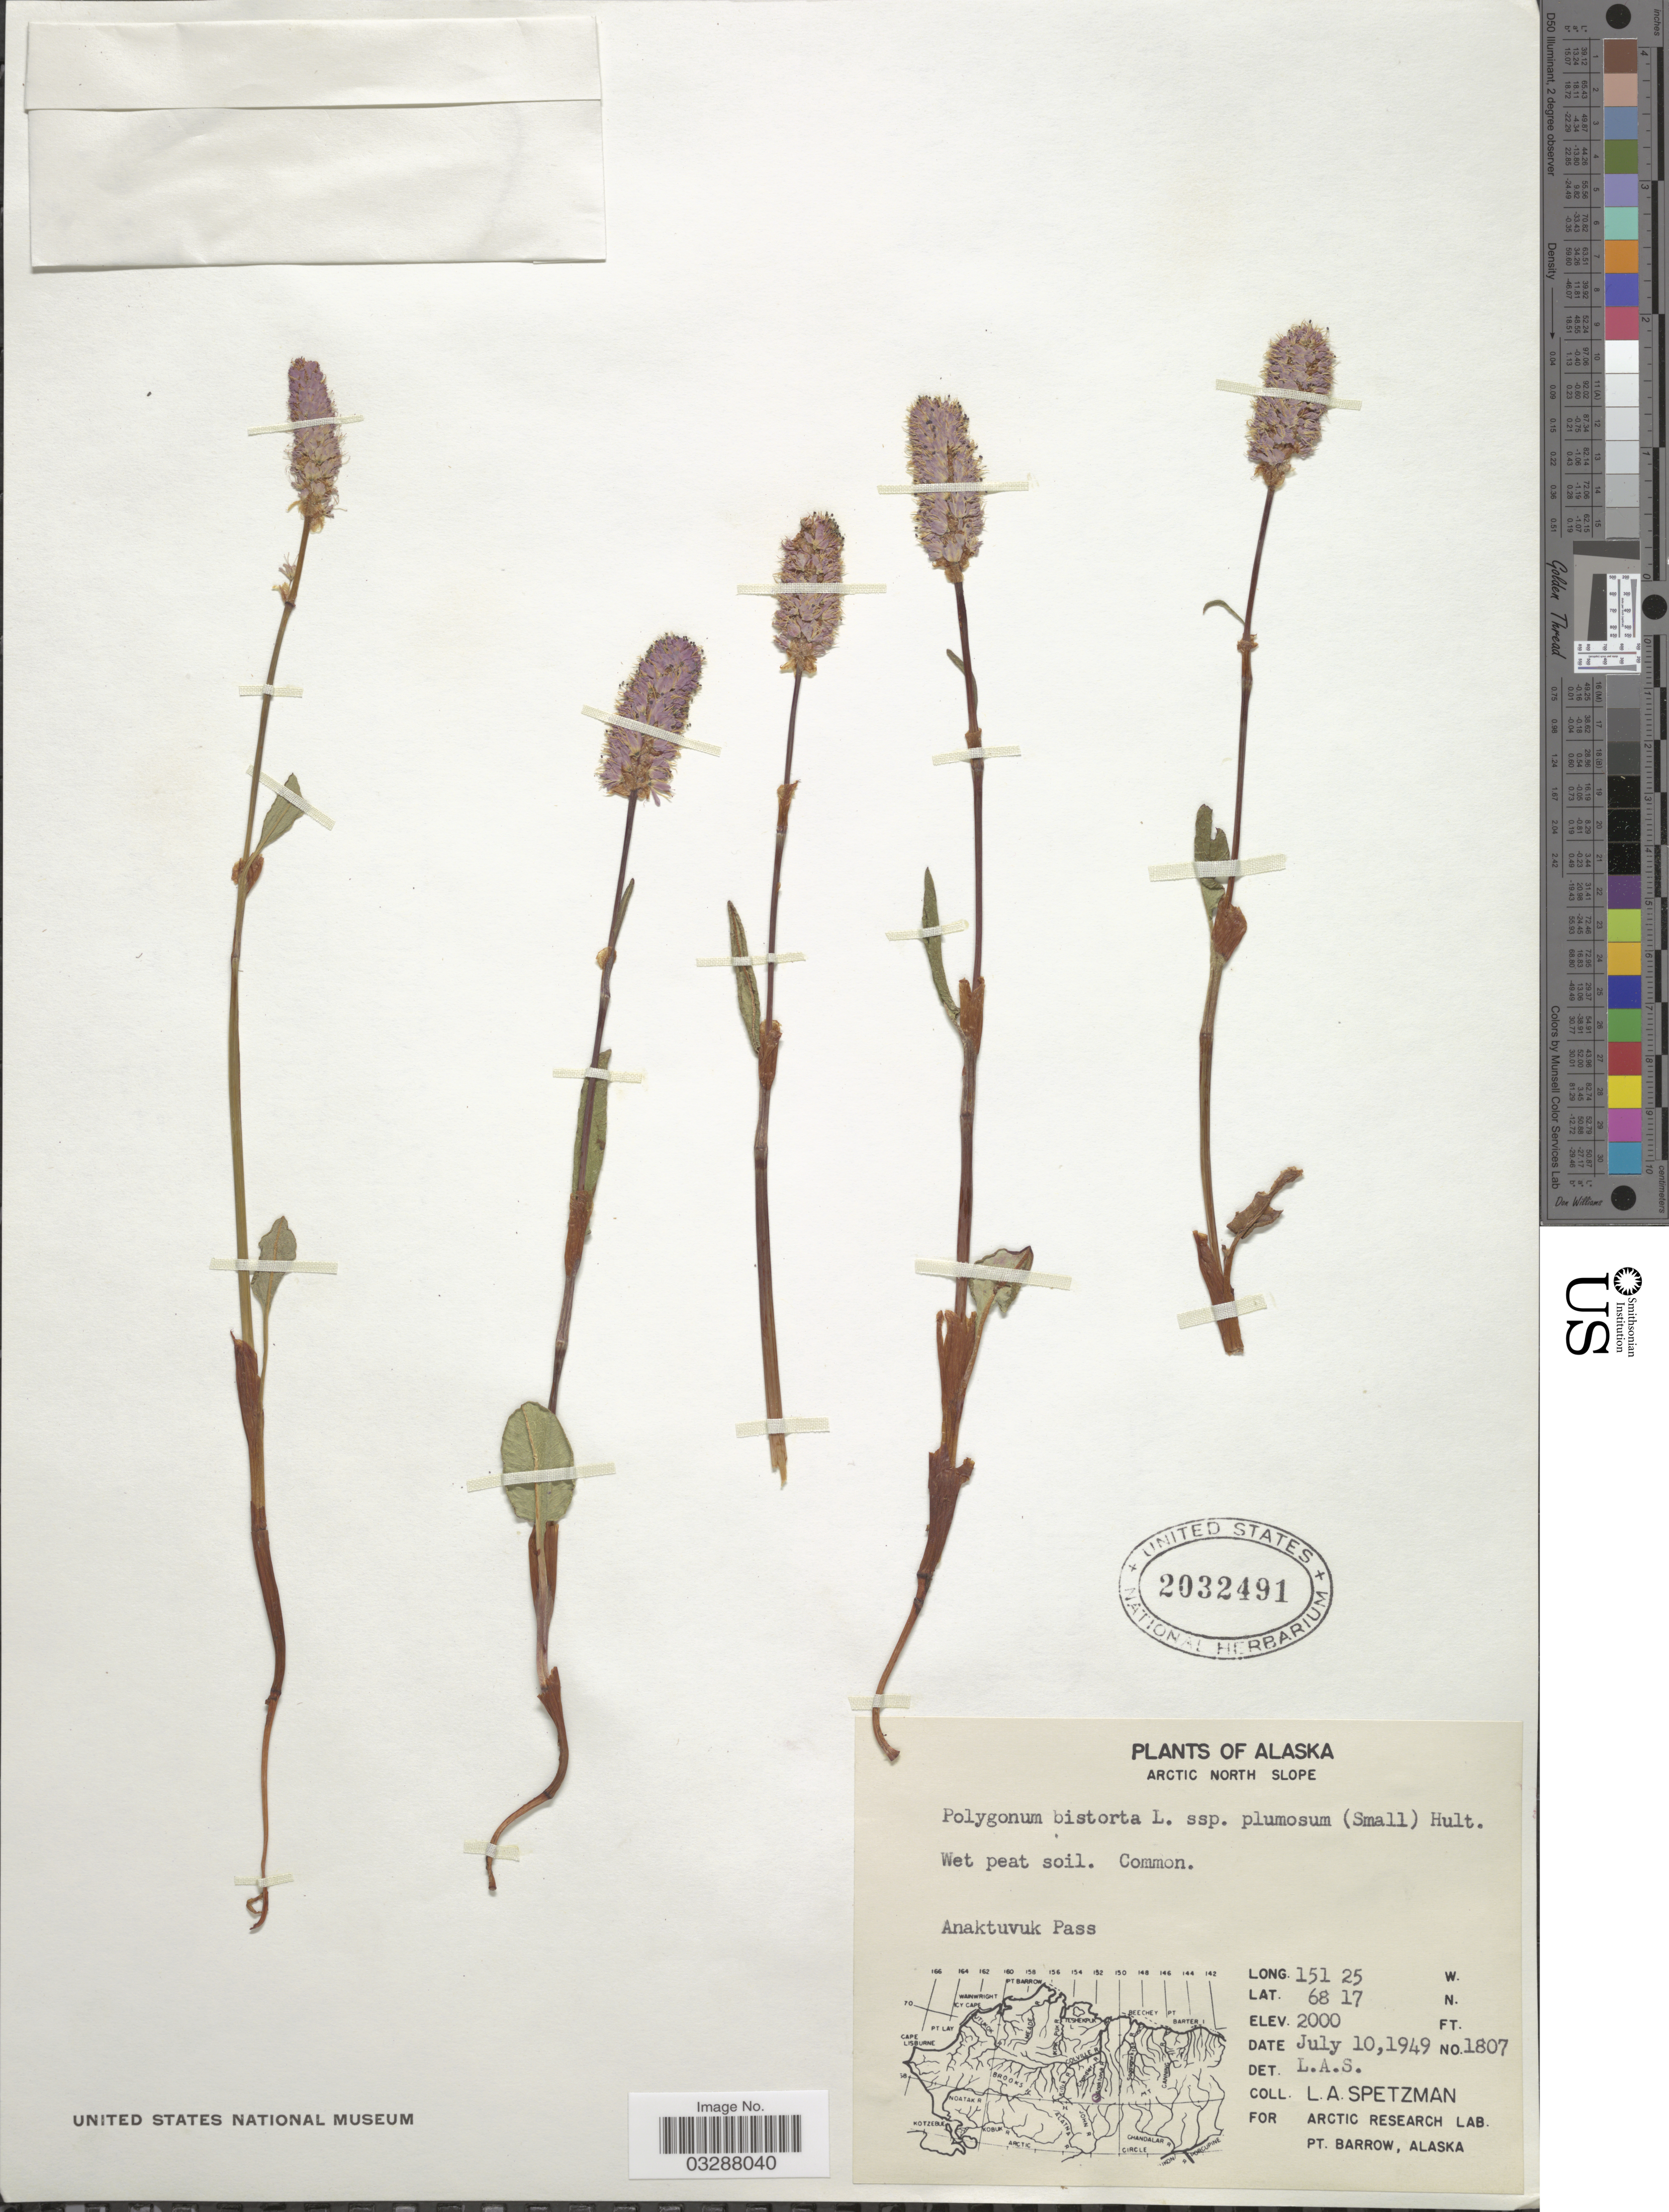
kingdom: Plantae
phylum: Tracheophyta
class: Magnoliopsida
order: Caryophyllales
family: Polygonaceae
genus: Bistorta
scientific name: Bistorta plumosa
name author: (Small) Greene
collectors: L. Spetzman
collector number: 1807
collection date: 1949-07-10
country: United States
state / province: Alaska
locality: Arctic North Slope, Anaktuvuk Pass.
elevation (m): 610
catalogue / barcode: US 2032491